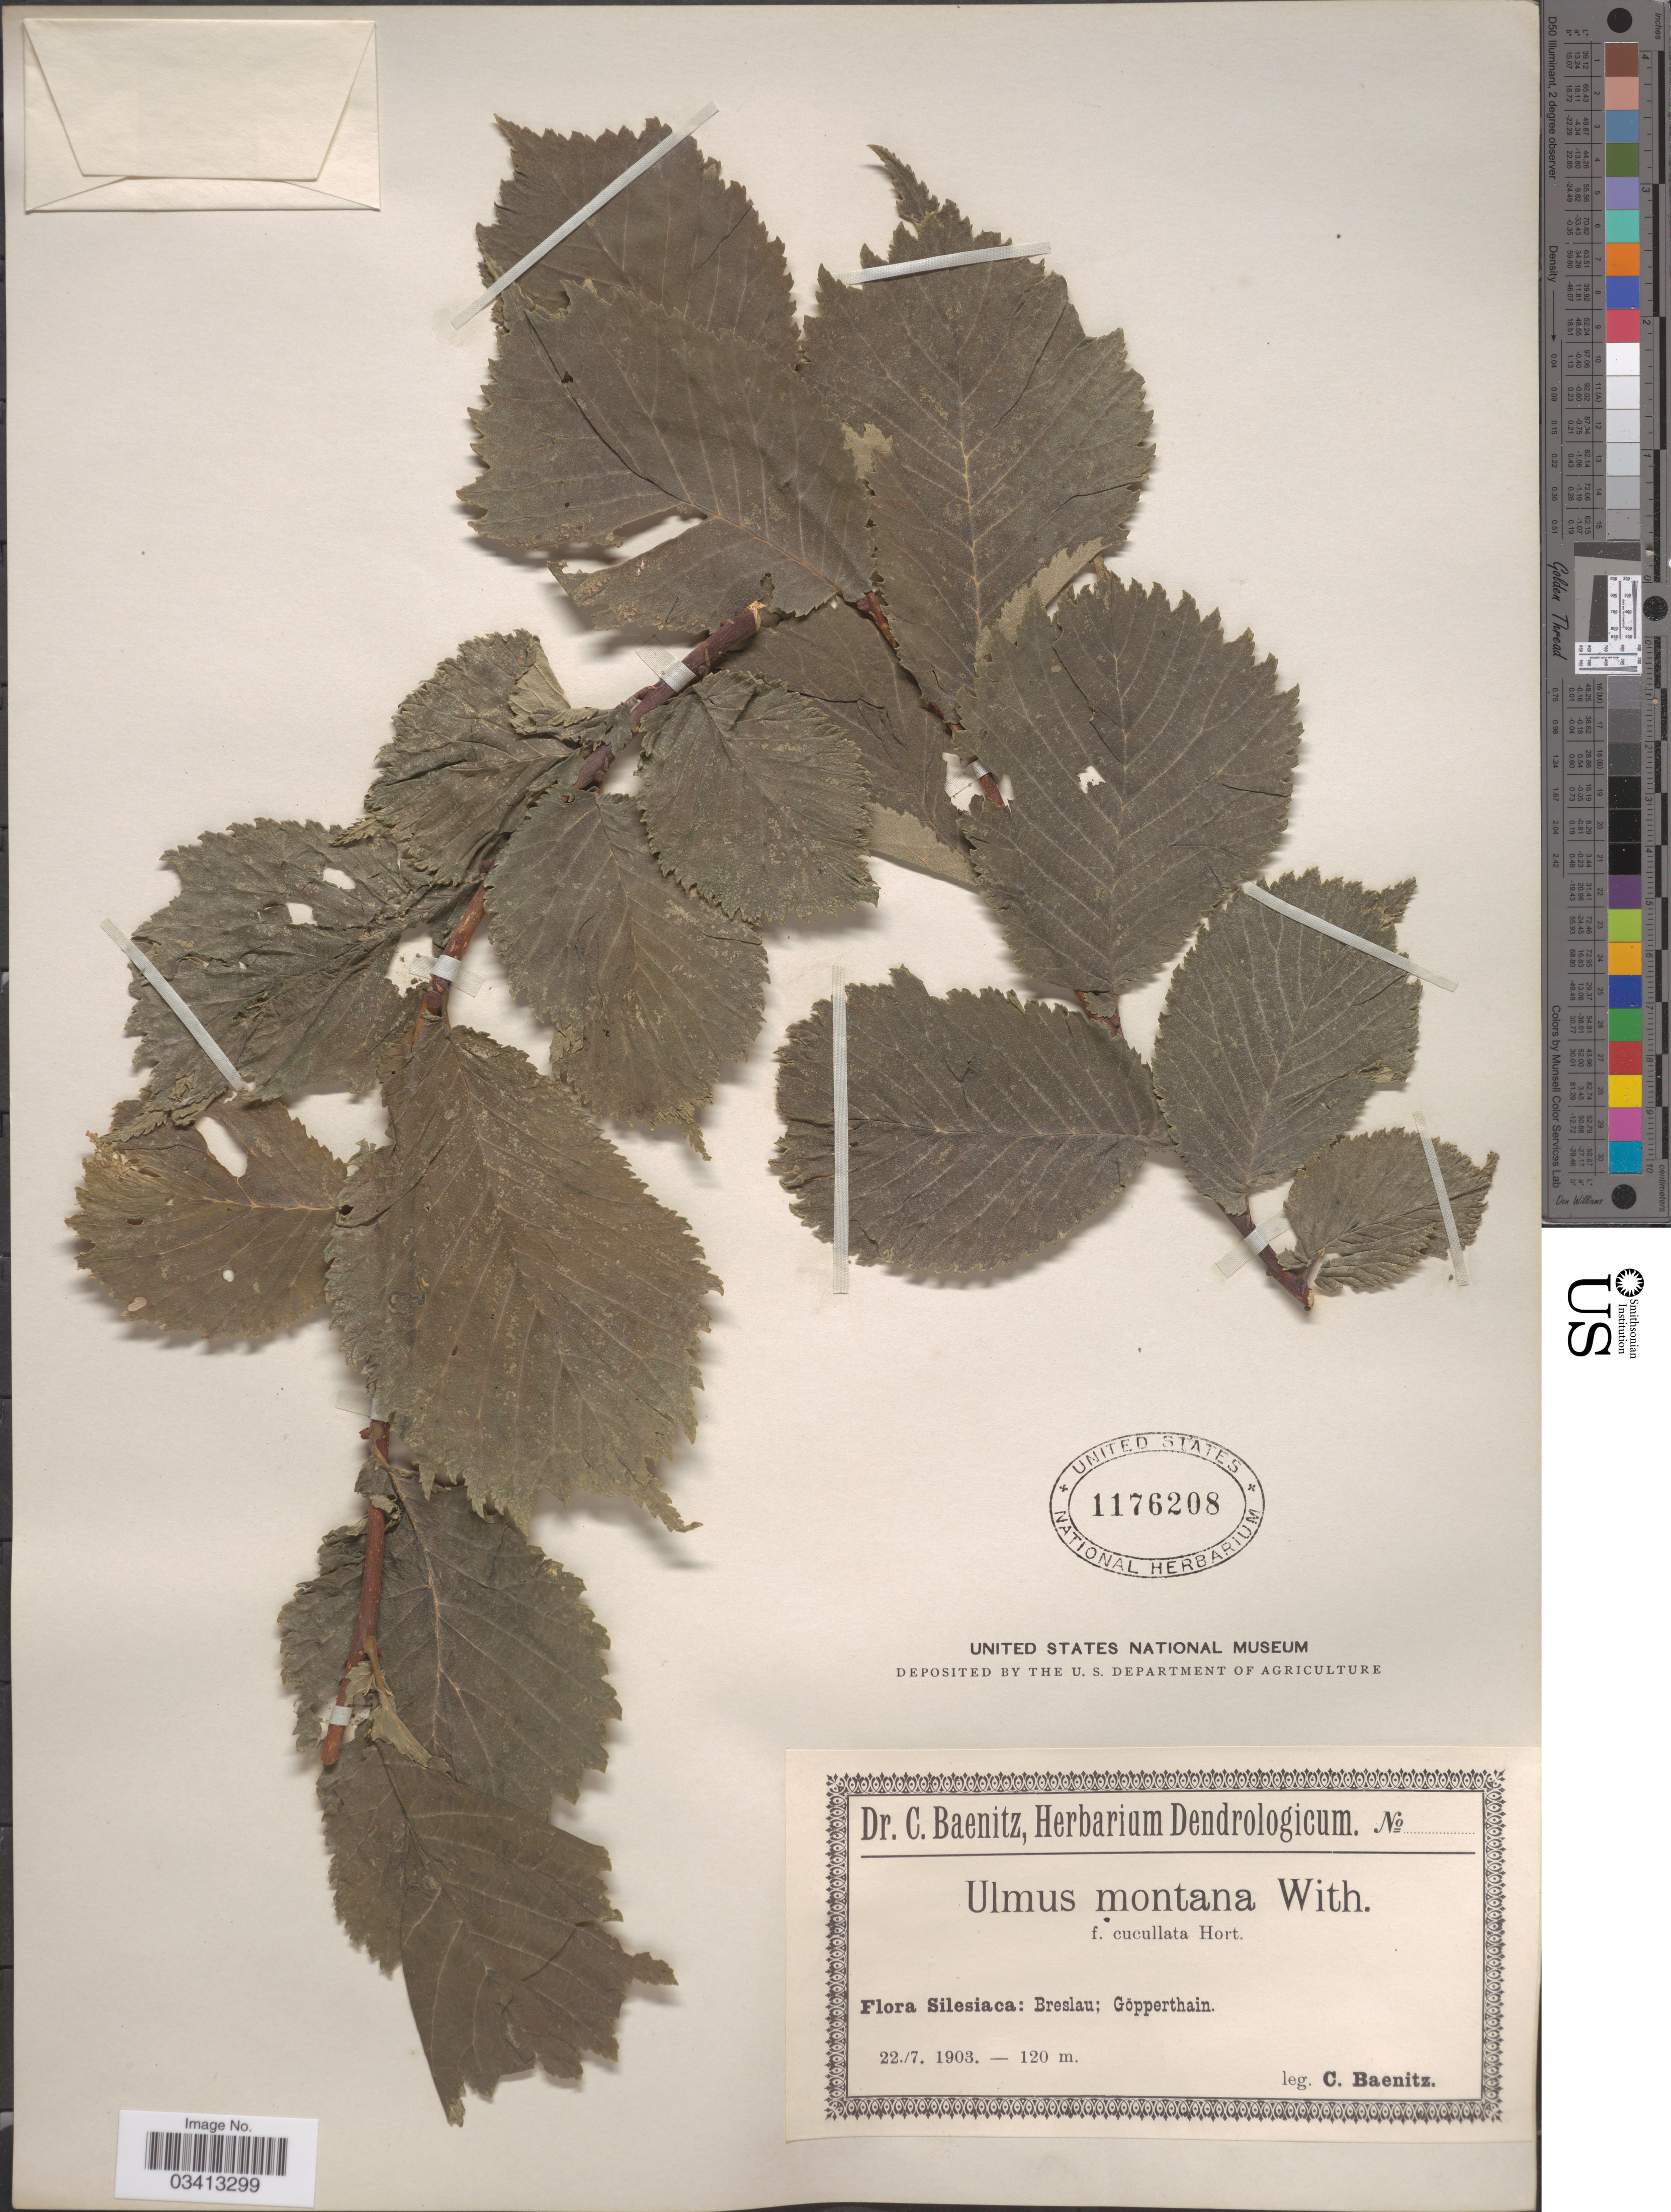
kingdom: Plantae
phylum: Tracheophyta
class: Magnoliopsida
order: Rosales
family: Ulmaceae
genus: Ulmus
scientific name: Ulmus glabra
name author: Huds.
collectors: C. G. Baenitz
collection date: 1903-07-22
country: Poland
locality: Silesiaca: Breslau; Göpperthain.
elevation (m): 120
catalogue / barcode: US 1176208